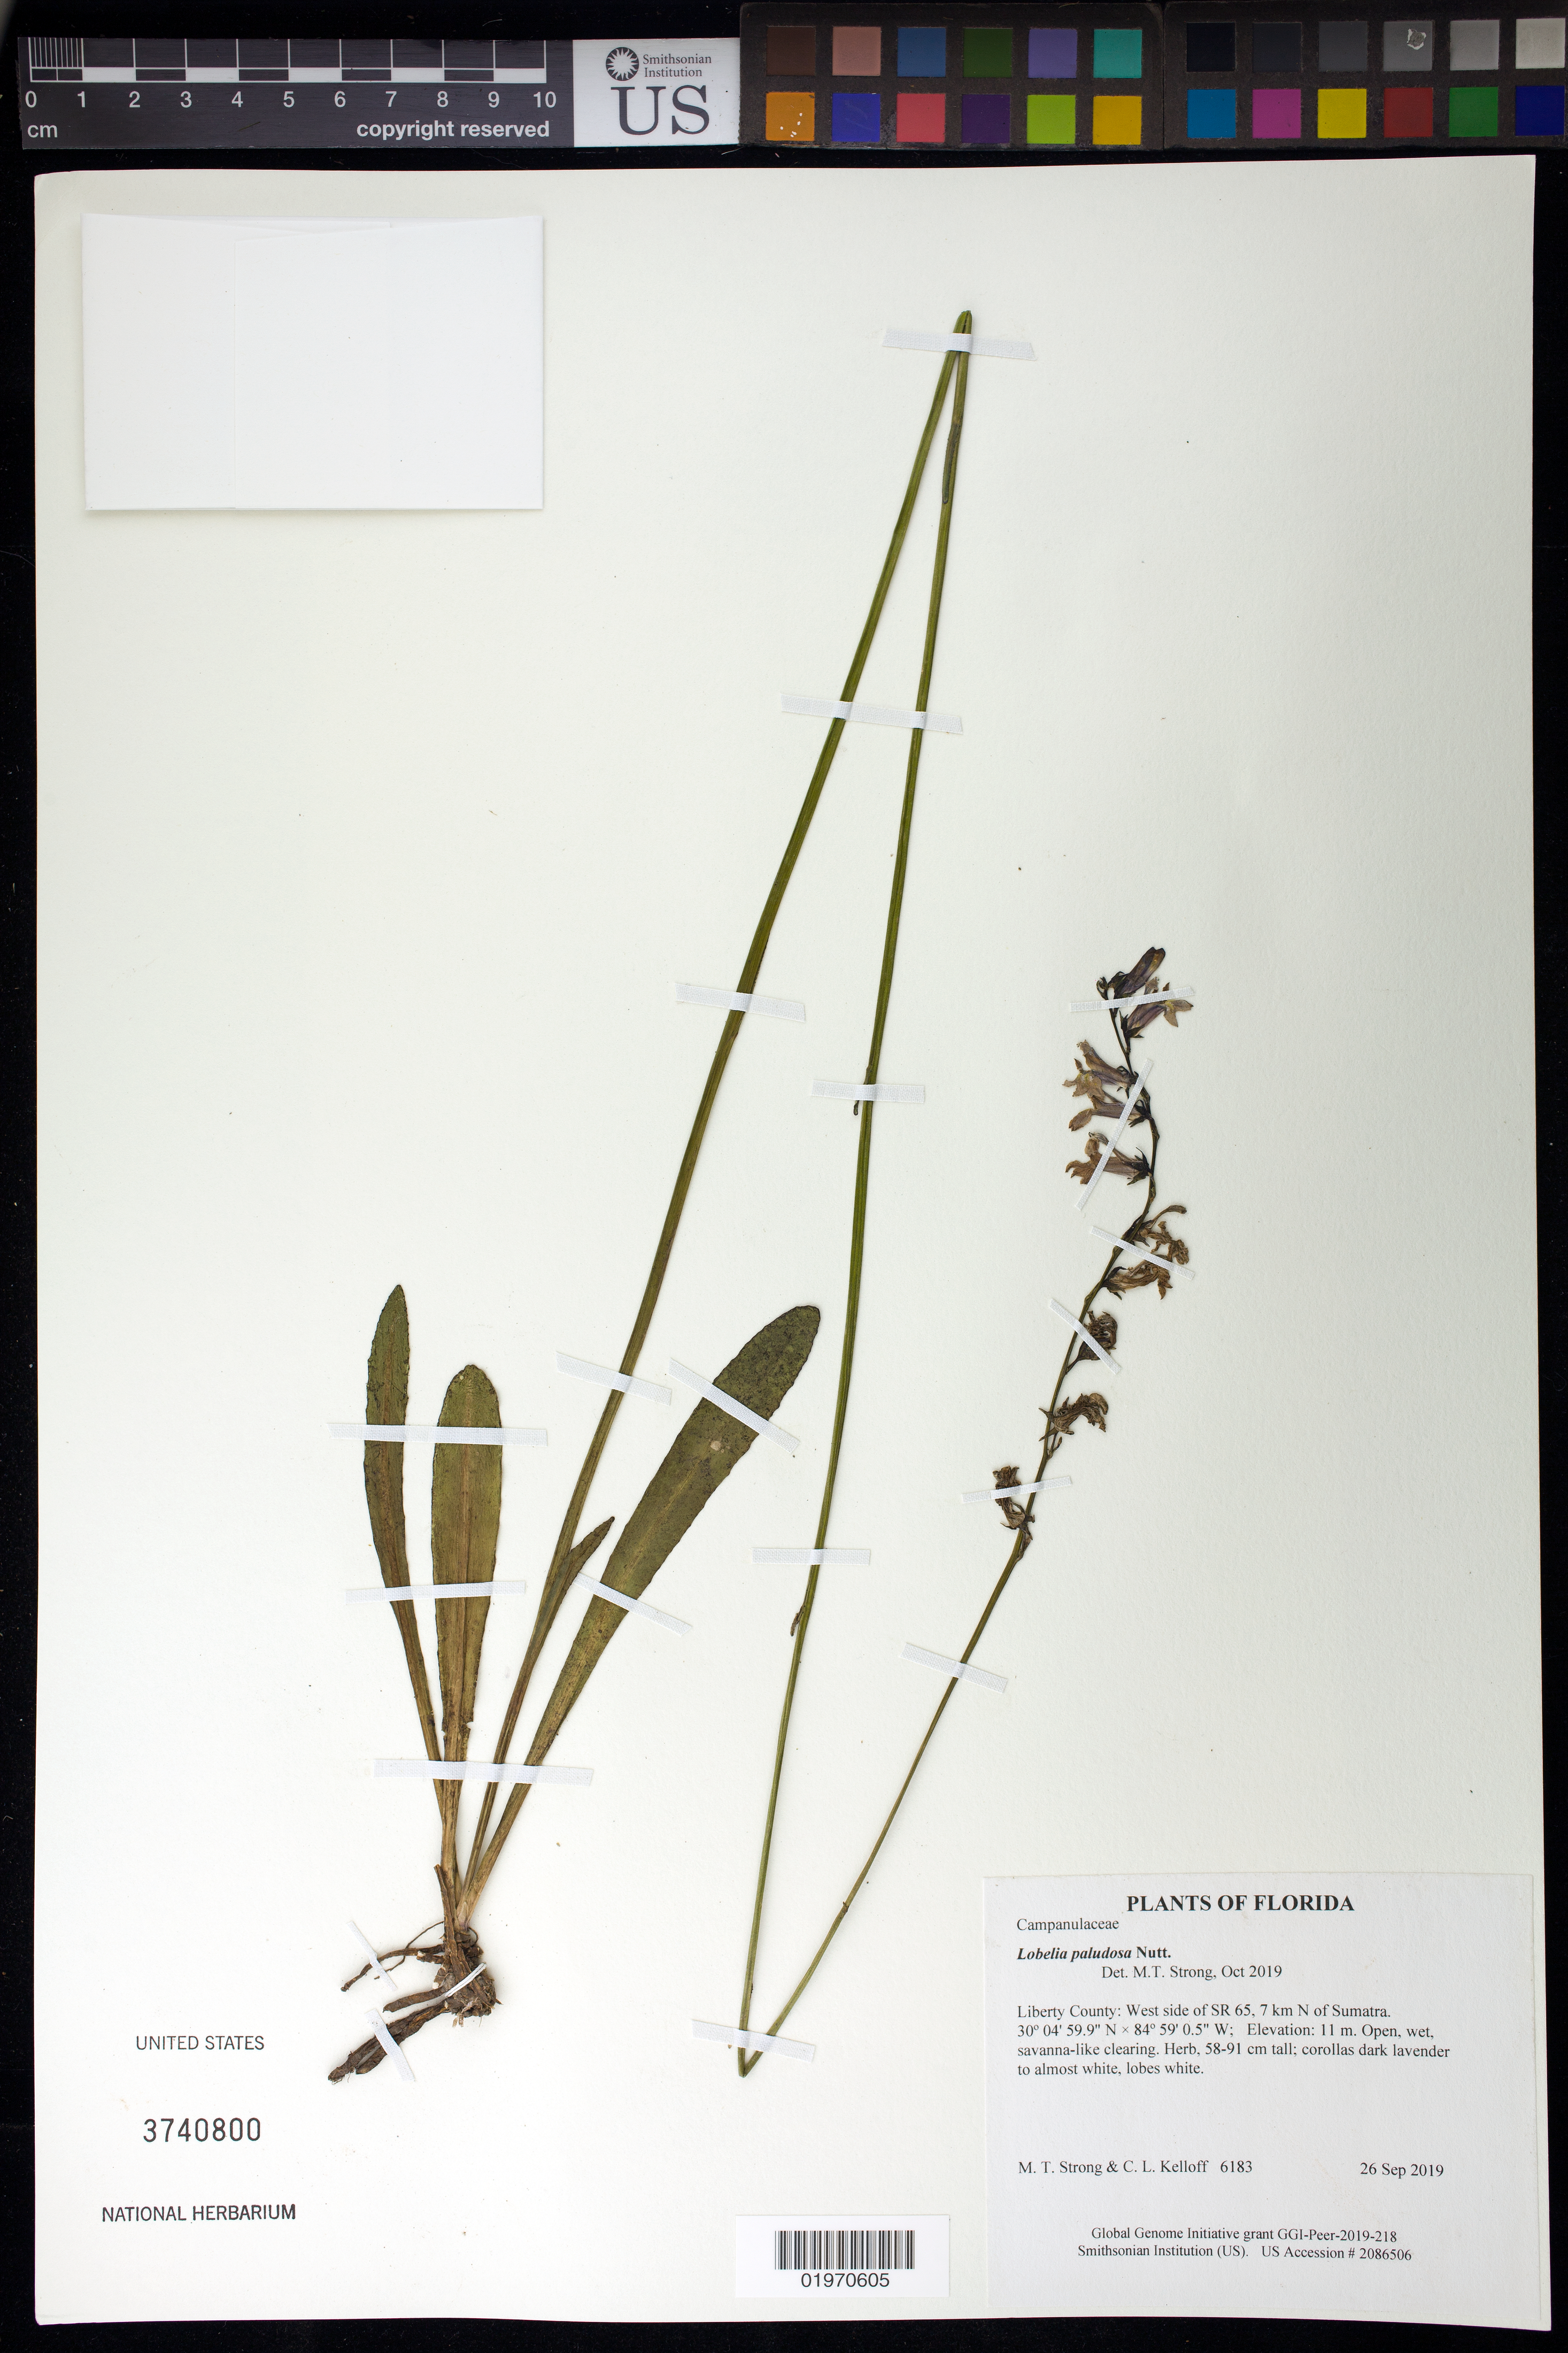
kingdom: Plantae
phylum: Tracheophyta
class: Magnoliopsida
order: Asterales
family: Campanulaceae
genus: Lobelia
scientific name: Lobelia paludosa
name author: Nutt.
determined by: Strong, Mark T., (BOT), Smithsonian Institution - National Museum of Natural History (UNITED STATES)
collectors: M. T. Strong & C. L. Kelloff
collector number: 6183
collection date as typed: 26 Sep 2019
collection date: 2019-09-26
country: United States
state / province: Florida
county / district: Liberty County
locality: West side of SR 65, 7 km N of Sumatra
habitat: Open, wet, savanna-like clearing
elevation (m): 11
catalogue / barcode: US 3740800